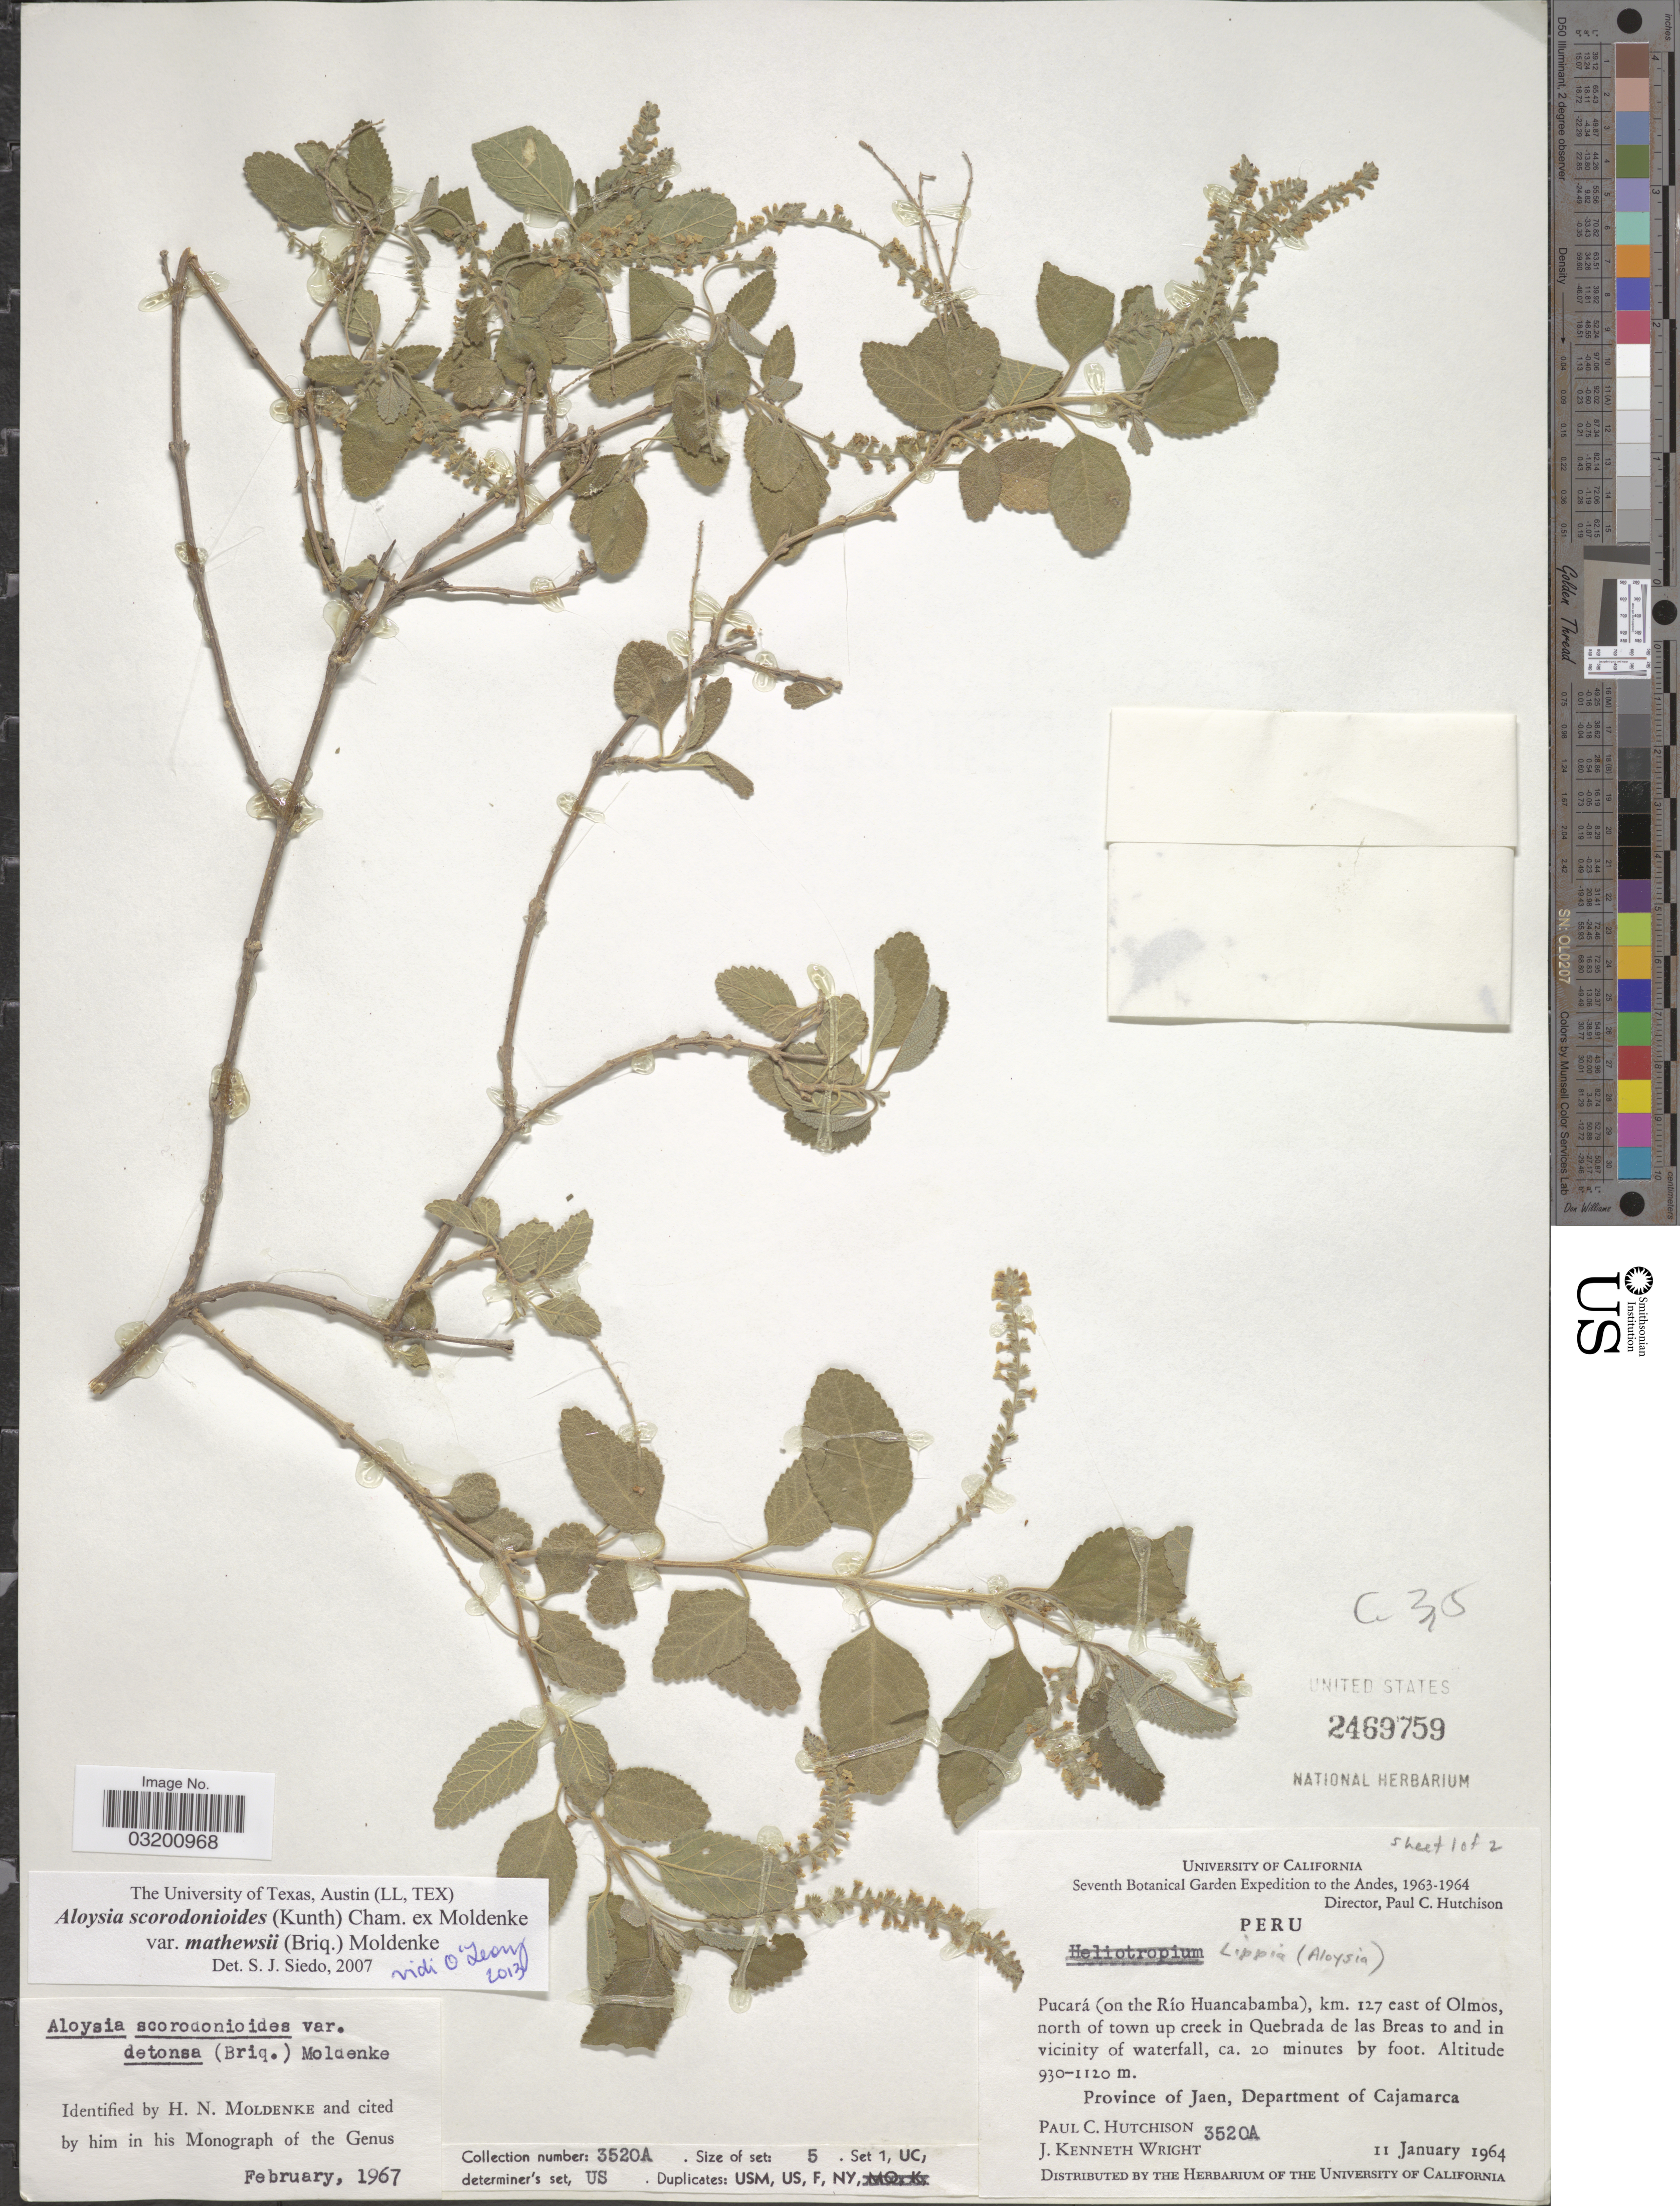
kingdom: Plantae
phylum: Tracheophyta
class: Magnoliopsida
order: Lamiales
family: Verbenaceae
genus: Aloysia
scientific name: Aloysia scorodonioides var. mathewsii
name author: (Briq.) Moldenke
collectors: P. C. Hutchison & J. K. Wright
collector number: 3520A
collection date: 1964-01-11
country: Peru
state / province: Cajamarca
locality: Andes, Pucará (on the Río Huancabamba), km. 127 east of Olmos, north of town up creek in Quebrada de las Breas to and in vicinity of waterfall, ca. 20 minutes by foot. Province Jaen, Department of Cajamarca.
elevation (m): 930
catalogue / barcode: US 2469759